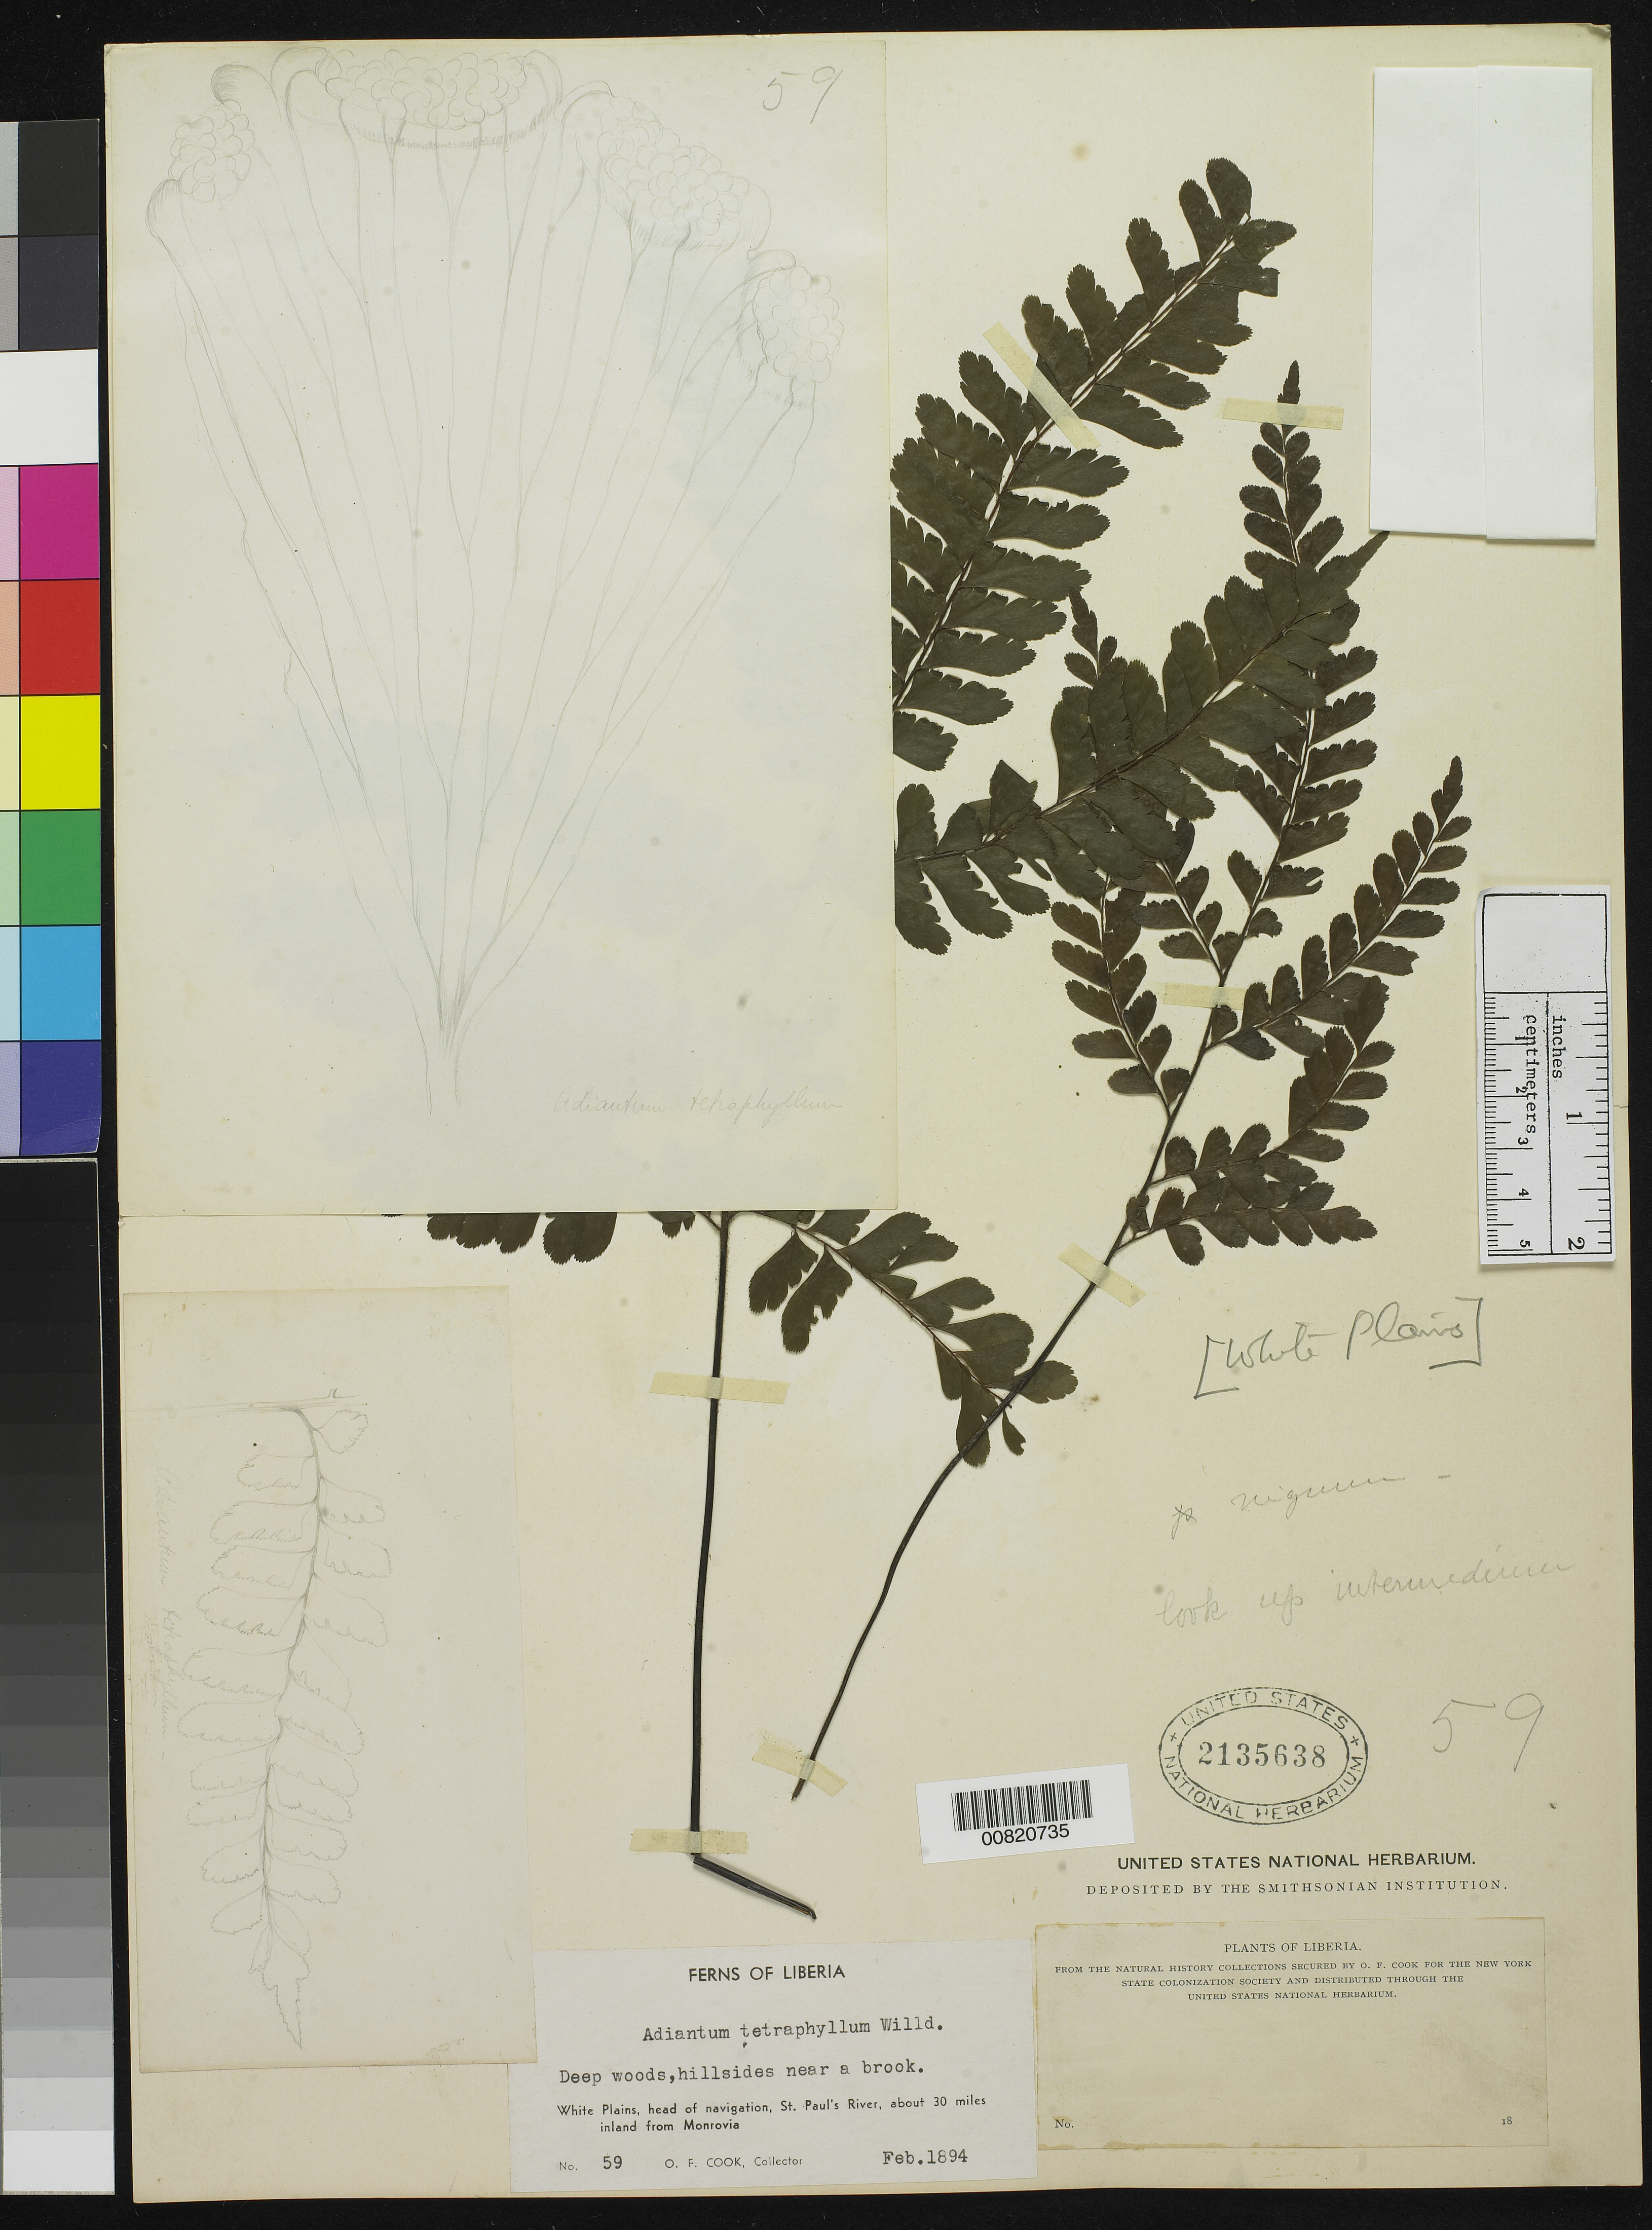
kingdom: Plantae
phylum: Tracheophyta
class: Polypodiopsida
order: Polypodiales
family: Pteridaceae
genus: Adiantum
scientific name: Adiantum tetraphyllum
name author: Humb. & Bonpl. ex Willd.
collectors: O. F. Cook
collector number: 59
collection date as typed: Feb 1894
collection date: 1894-02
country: Liberia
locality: White Plains, head of navigation, St. Paul's River, about 30 miles inland from Monrovia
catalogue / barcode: US 2135638